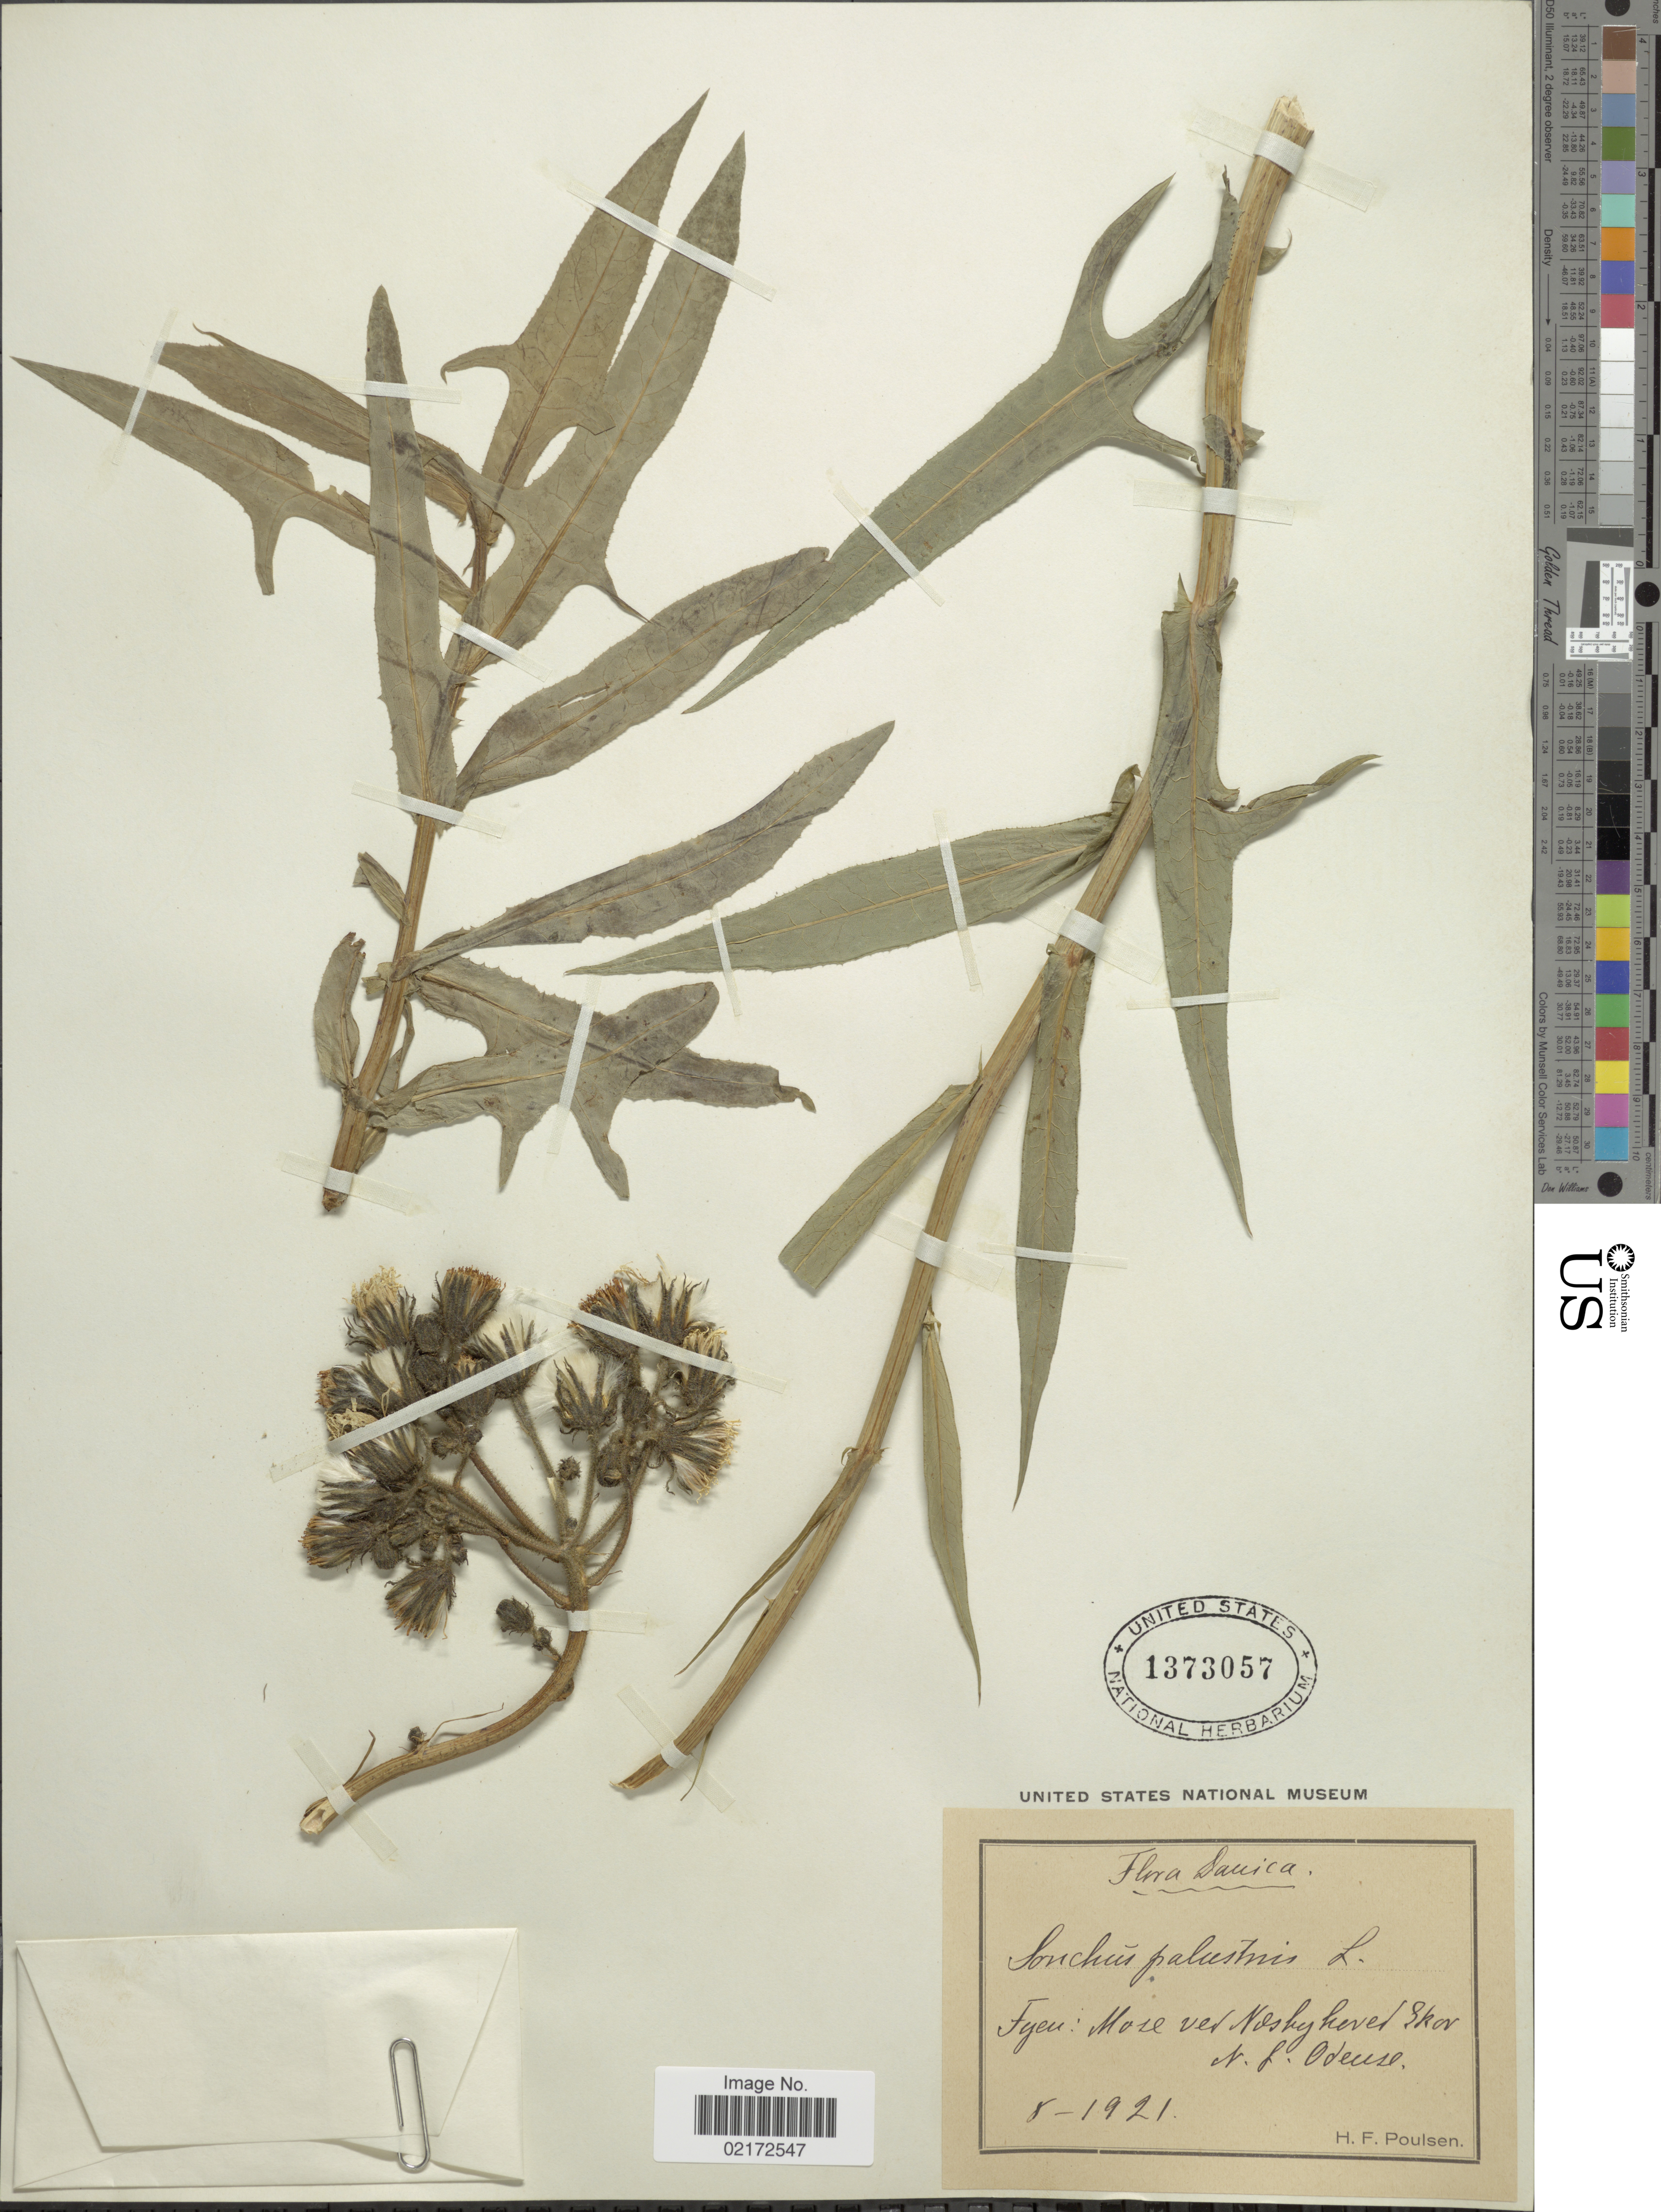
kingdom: Plantae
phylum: Tracheophyta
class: Magnoliopsida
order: Asterales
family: Asteraceae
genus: Sonchus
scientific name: Sonchus palustris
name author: L.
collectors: H. Poulsen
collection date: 1921-08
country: Denmark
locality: Danica. Fyen: Mose ver Norby hoved Skor N. f. Odense.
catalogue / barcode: US 1373057